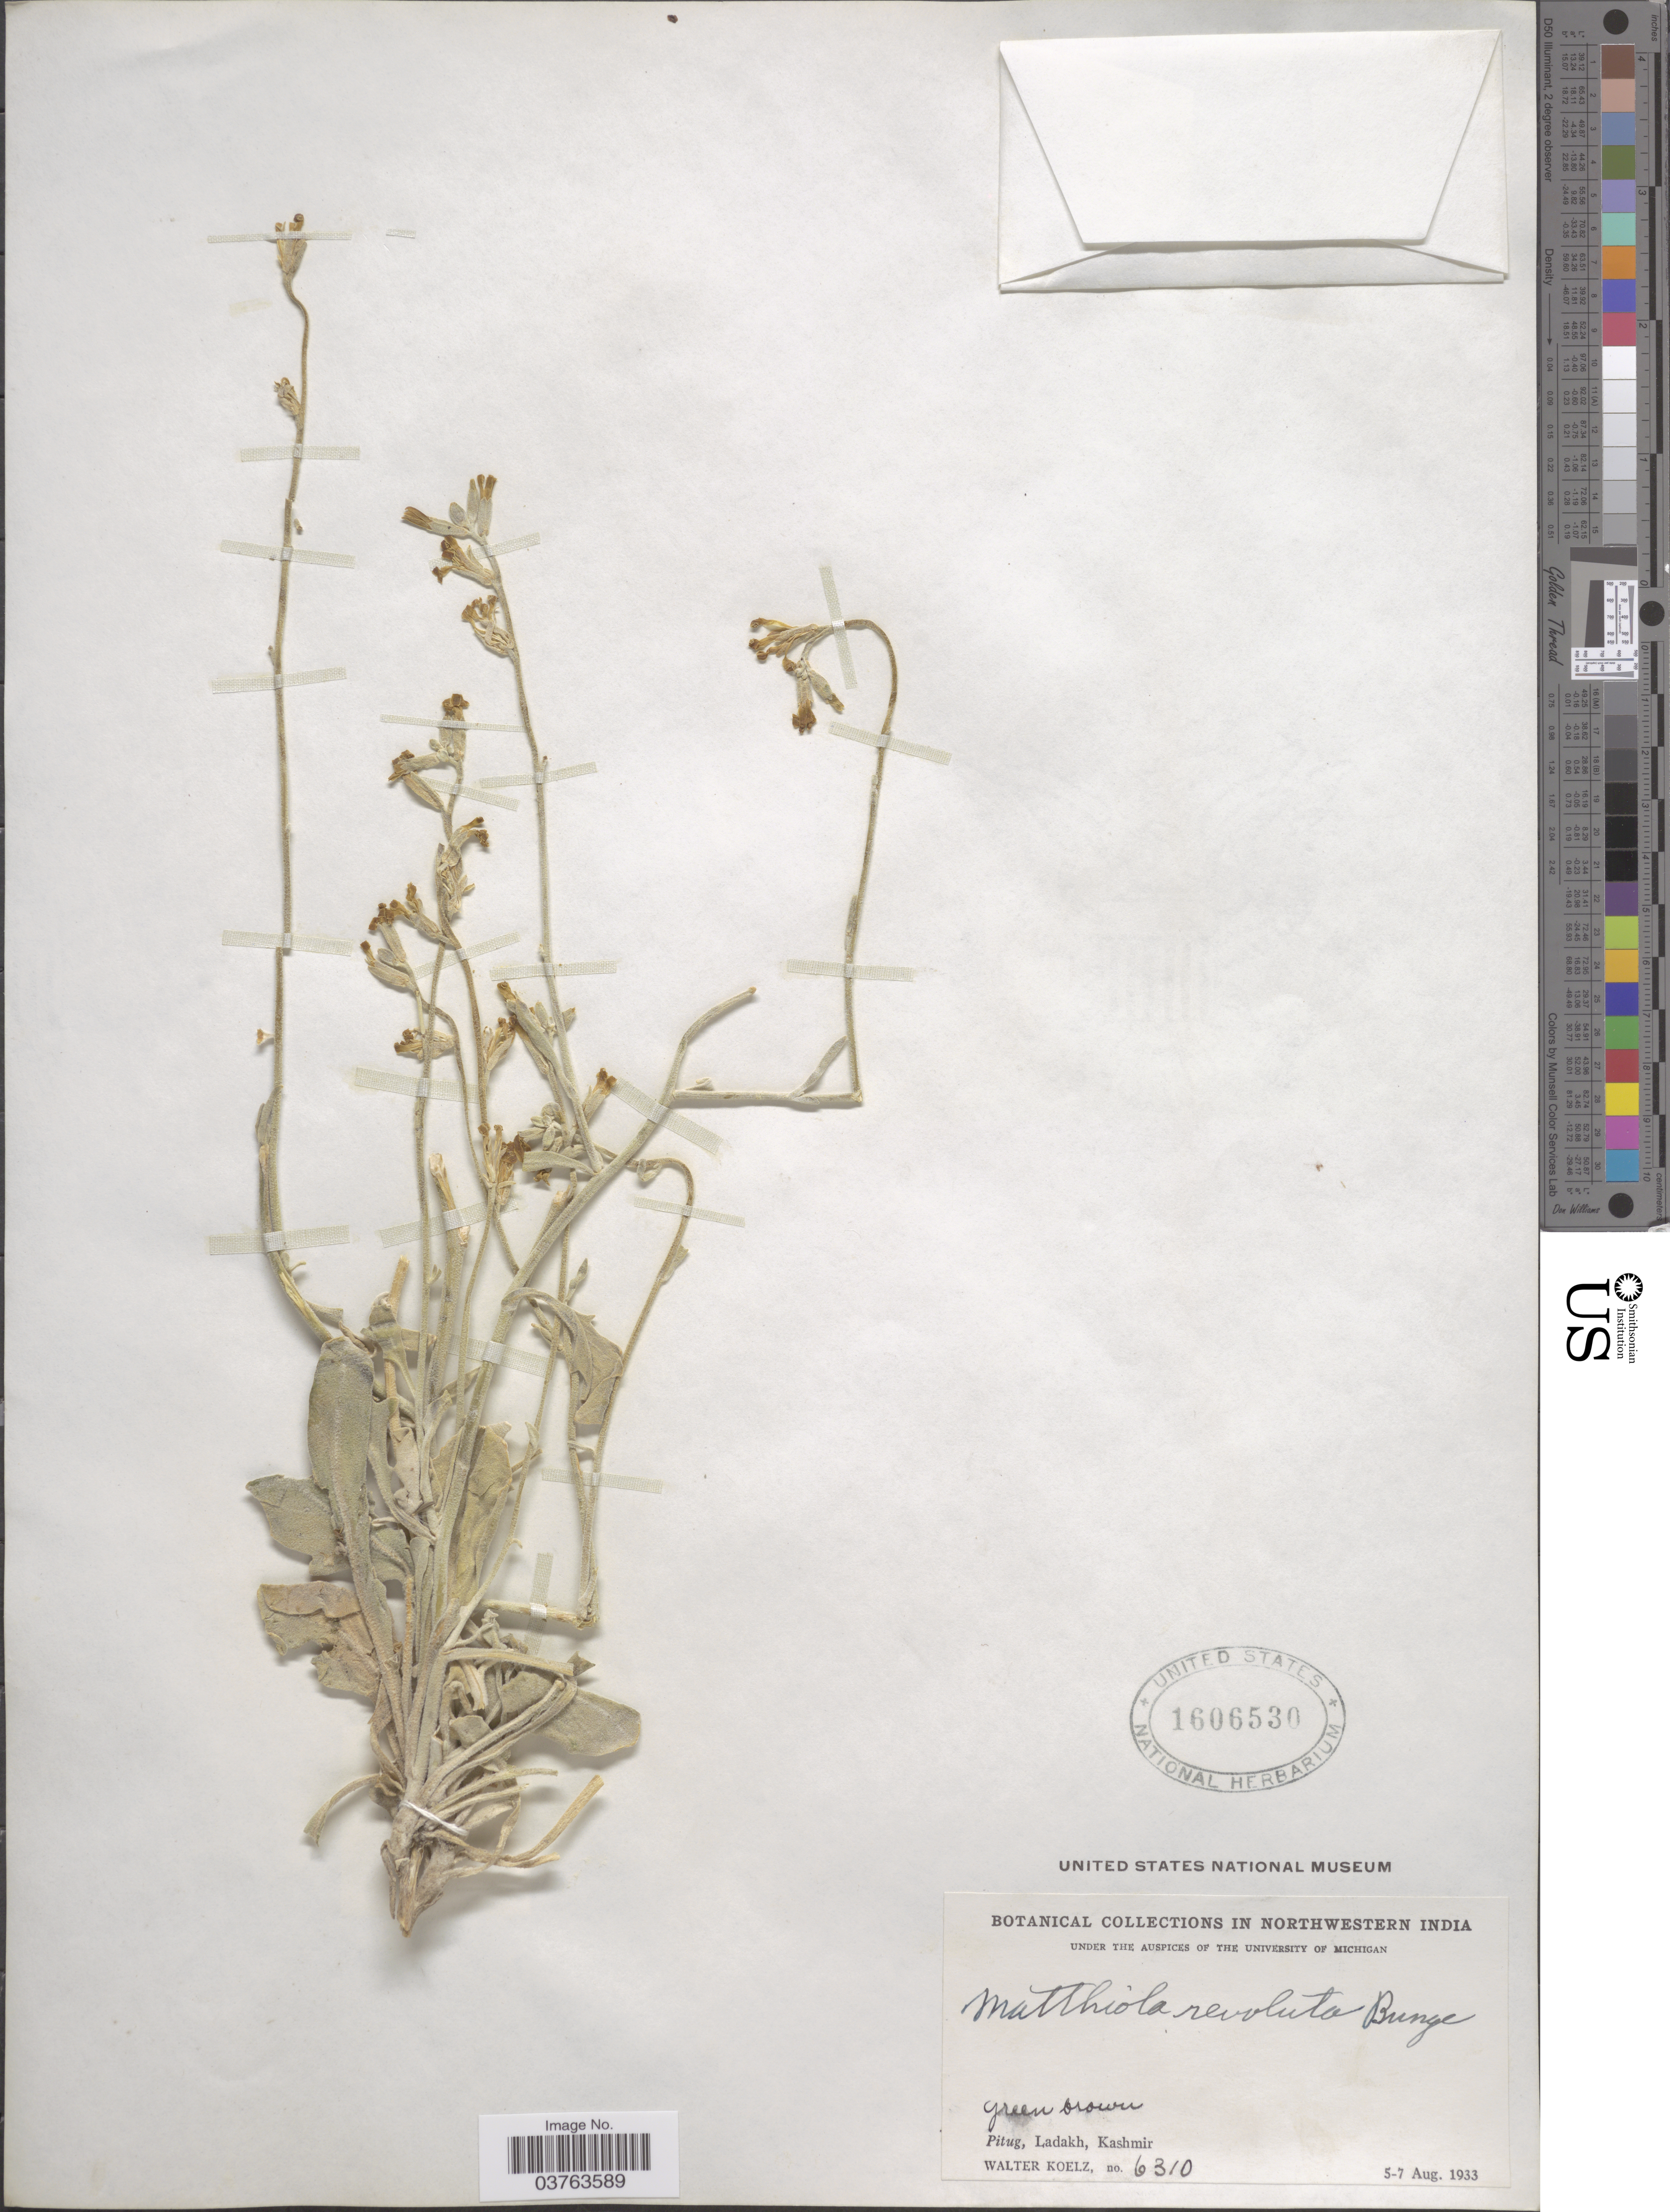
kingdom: Plantae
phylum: Tracheophyta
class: Magnoliopsida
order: Brassicales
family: Brassicaceae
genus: Matthiola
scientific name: Matthiola revoluta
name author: Bunge ex Boiss.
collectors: W. N. Koelz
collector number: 6310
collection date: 1933-08-05/1933-08-07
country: India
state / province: Jammu and Kashmir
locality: Northwestern India. Pitug, Ladakh, Kashmir.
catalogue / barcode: US 1606530